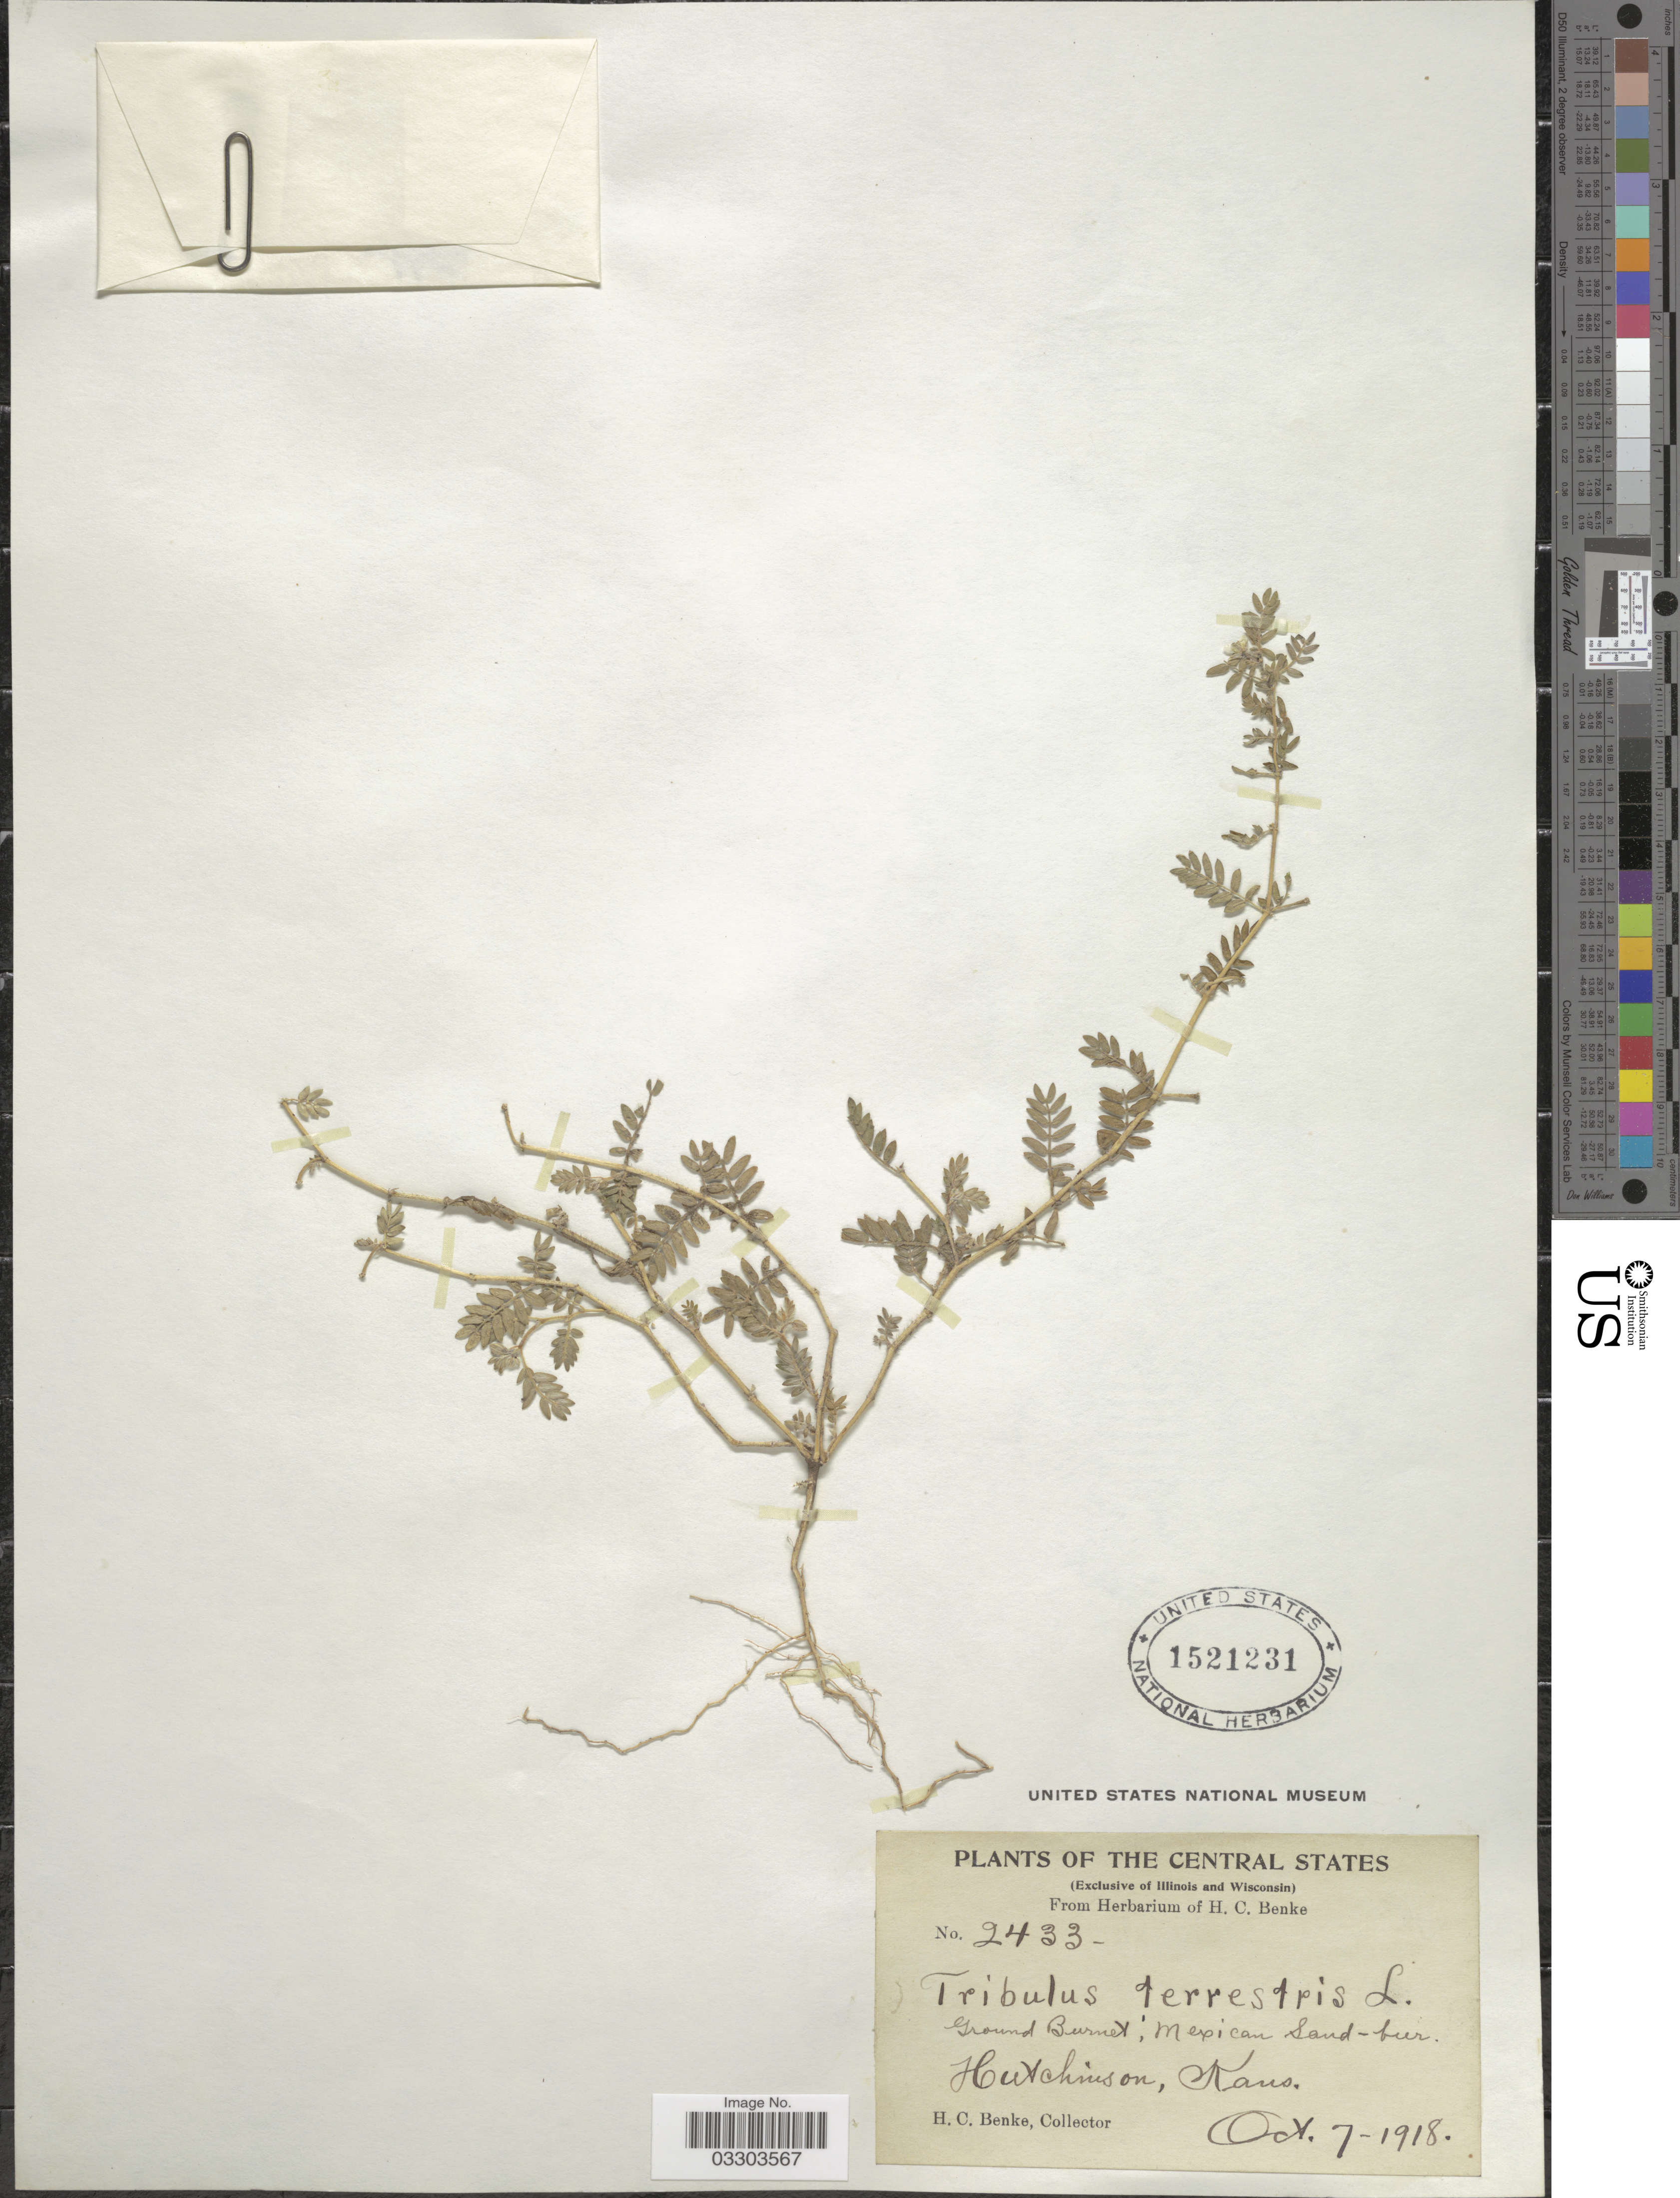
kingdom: Plantae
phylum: Tracheophyta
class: Magnoliopsida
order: Zygophyllales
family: Zygophyllaceae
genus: Tribulus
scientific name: Tribulus terrestris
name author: L.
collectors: H. Benke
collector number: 2433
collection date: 1918-10-07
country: United States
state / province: Kansas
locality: The Central States. Hutchinson, Kans.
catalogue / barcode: US 1521231